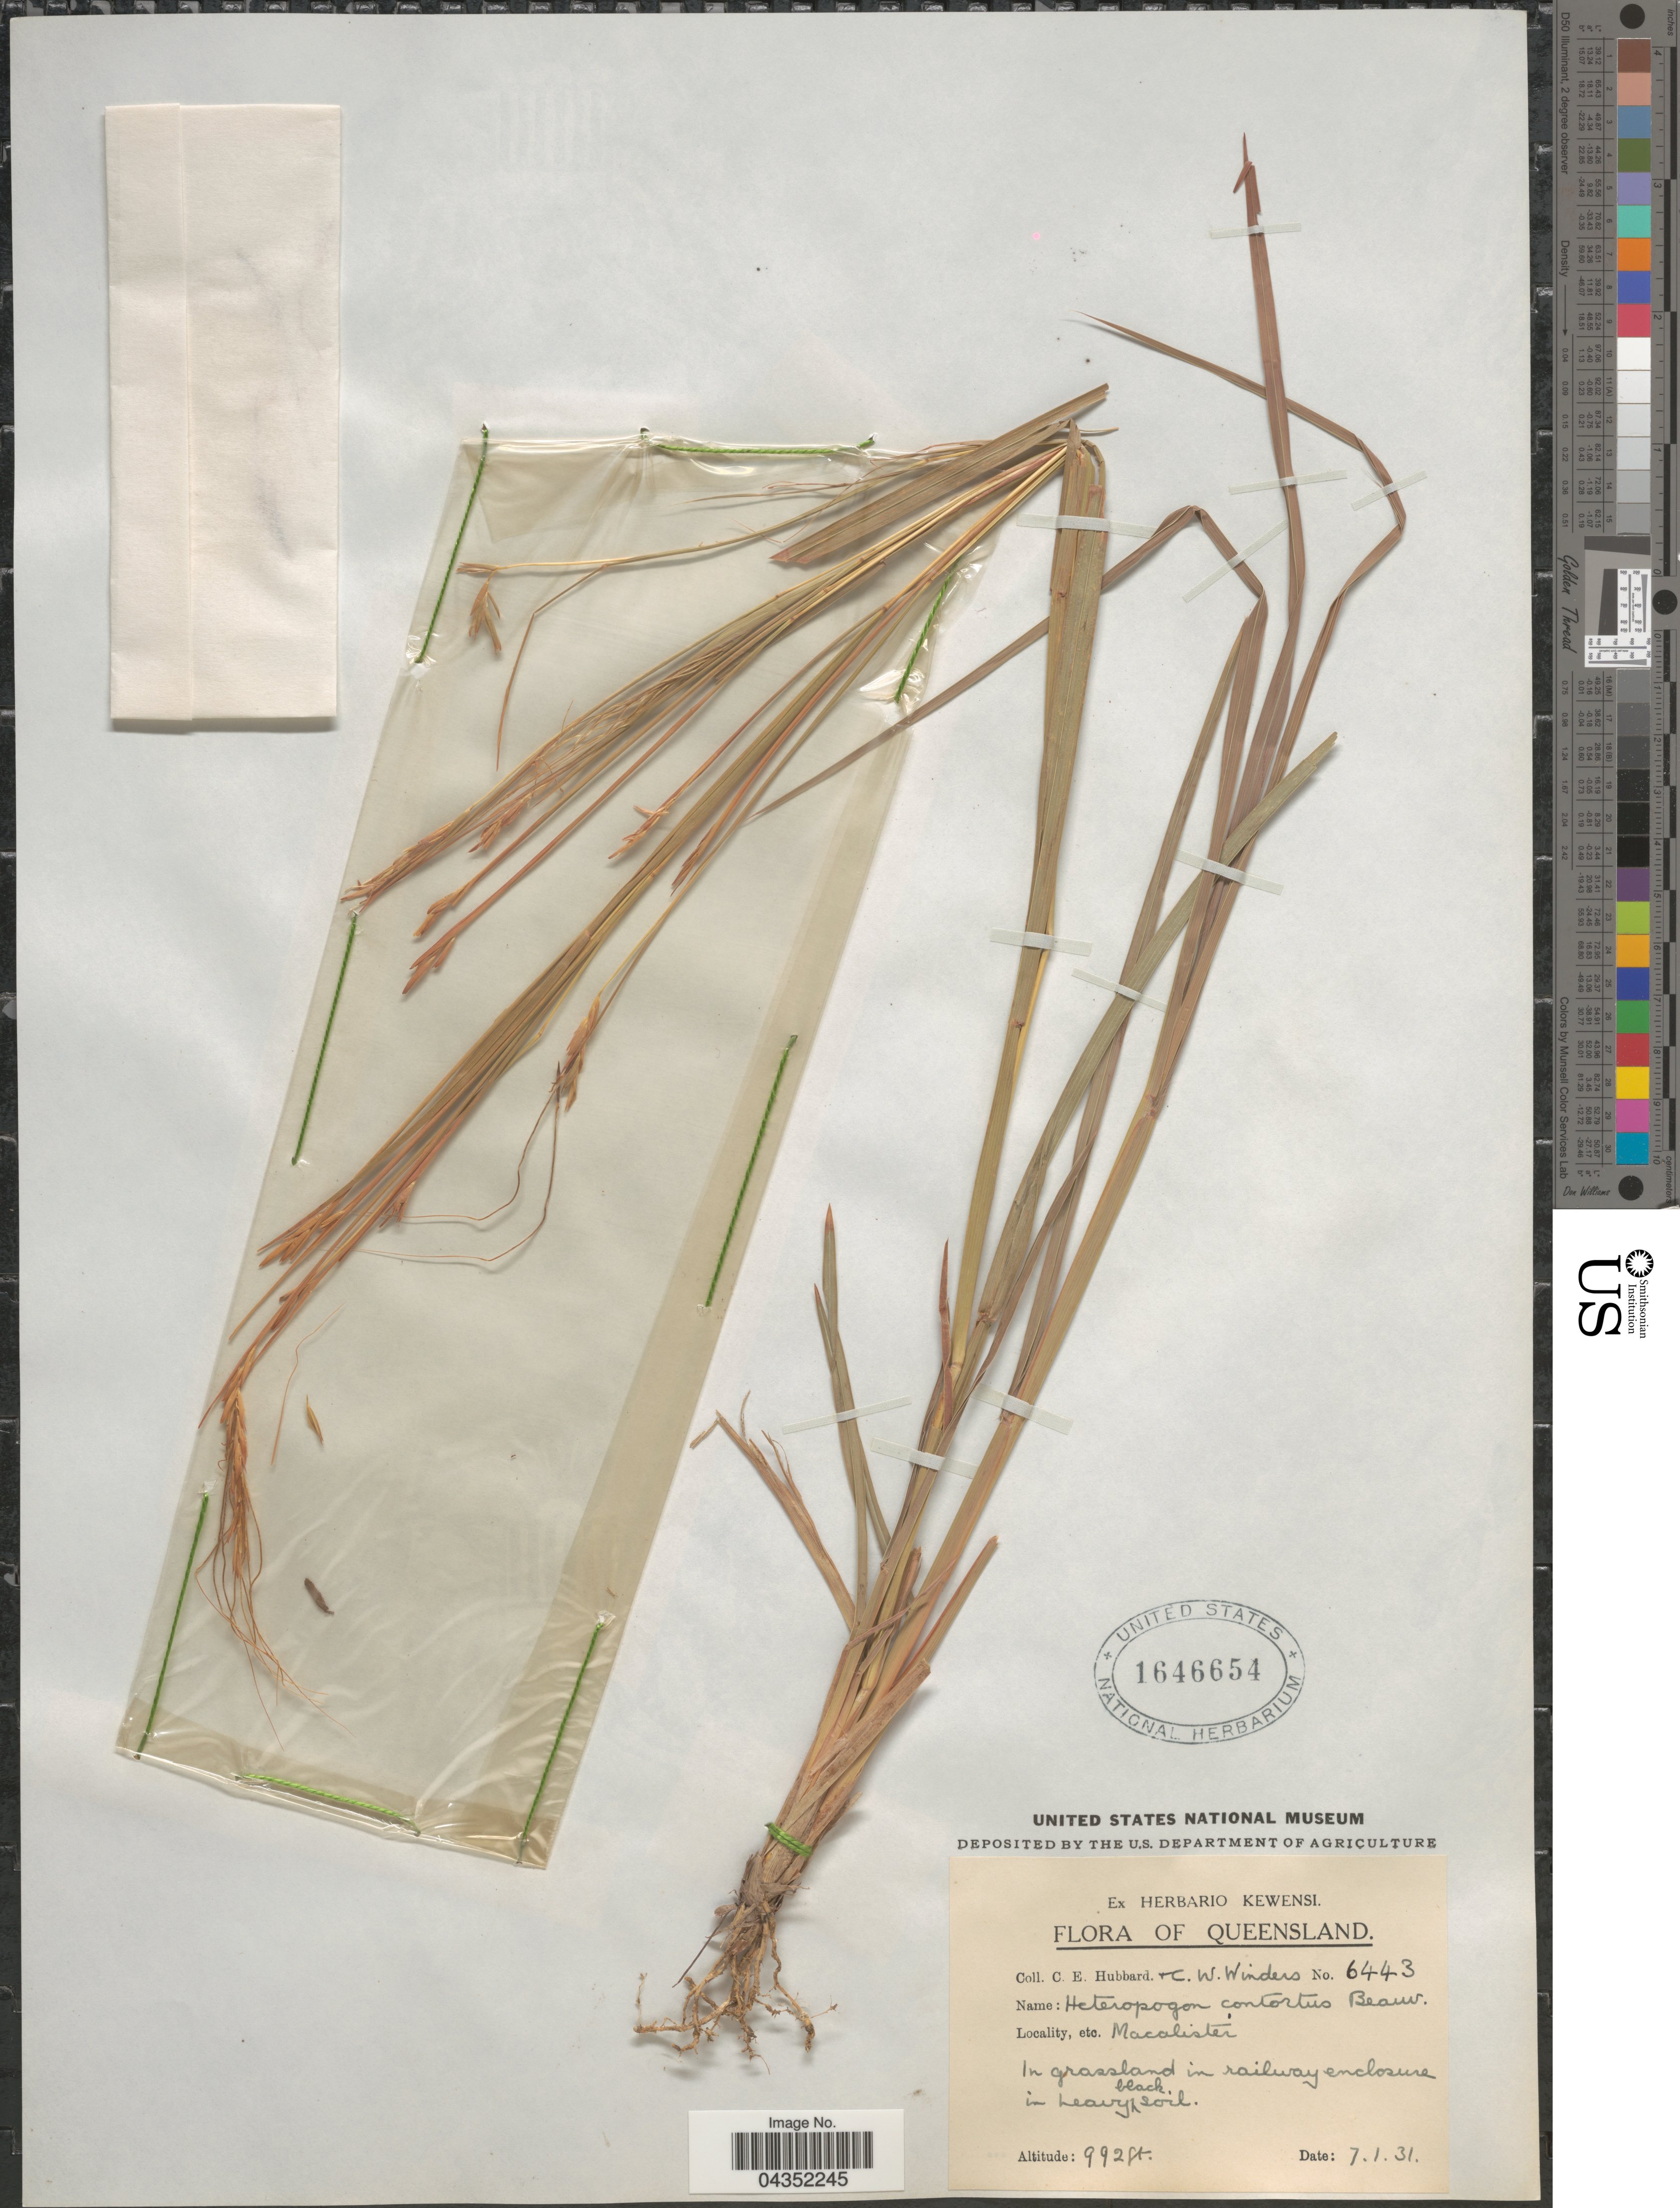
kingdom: Plantae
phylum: Tracheophyta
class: Liliopsida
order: Poales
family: Poaceae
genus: Heteropogon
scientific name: Heteropogon contortus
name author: (L.) P. Beauv. ex Roem. & Schult.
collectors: C. E. Hubbard & C. Winders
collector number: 6443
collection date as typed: Transcribed d/m/y: 7/1/31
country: Australia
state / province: Queensland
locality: Macalister.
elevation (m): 302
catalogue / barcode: US 1646654